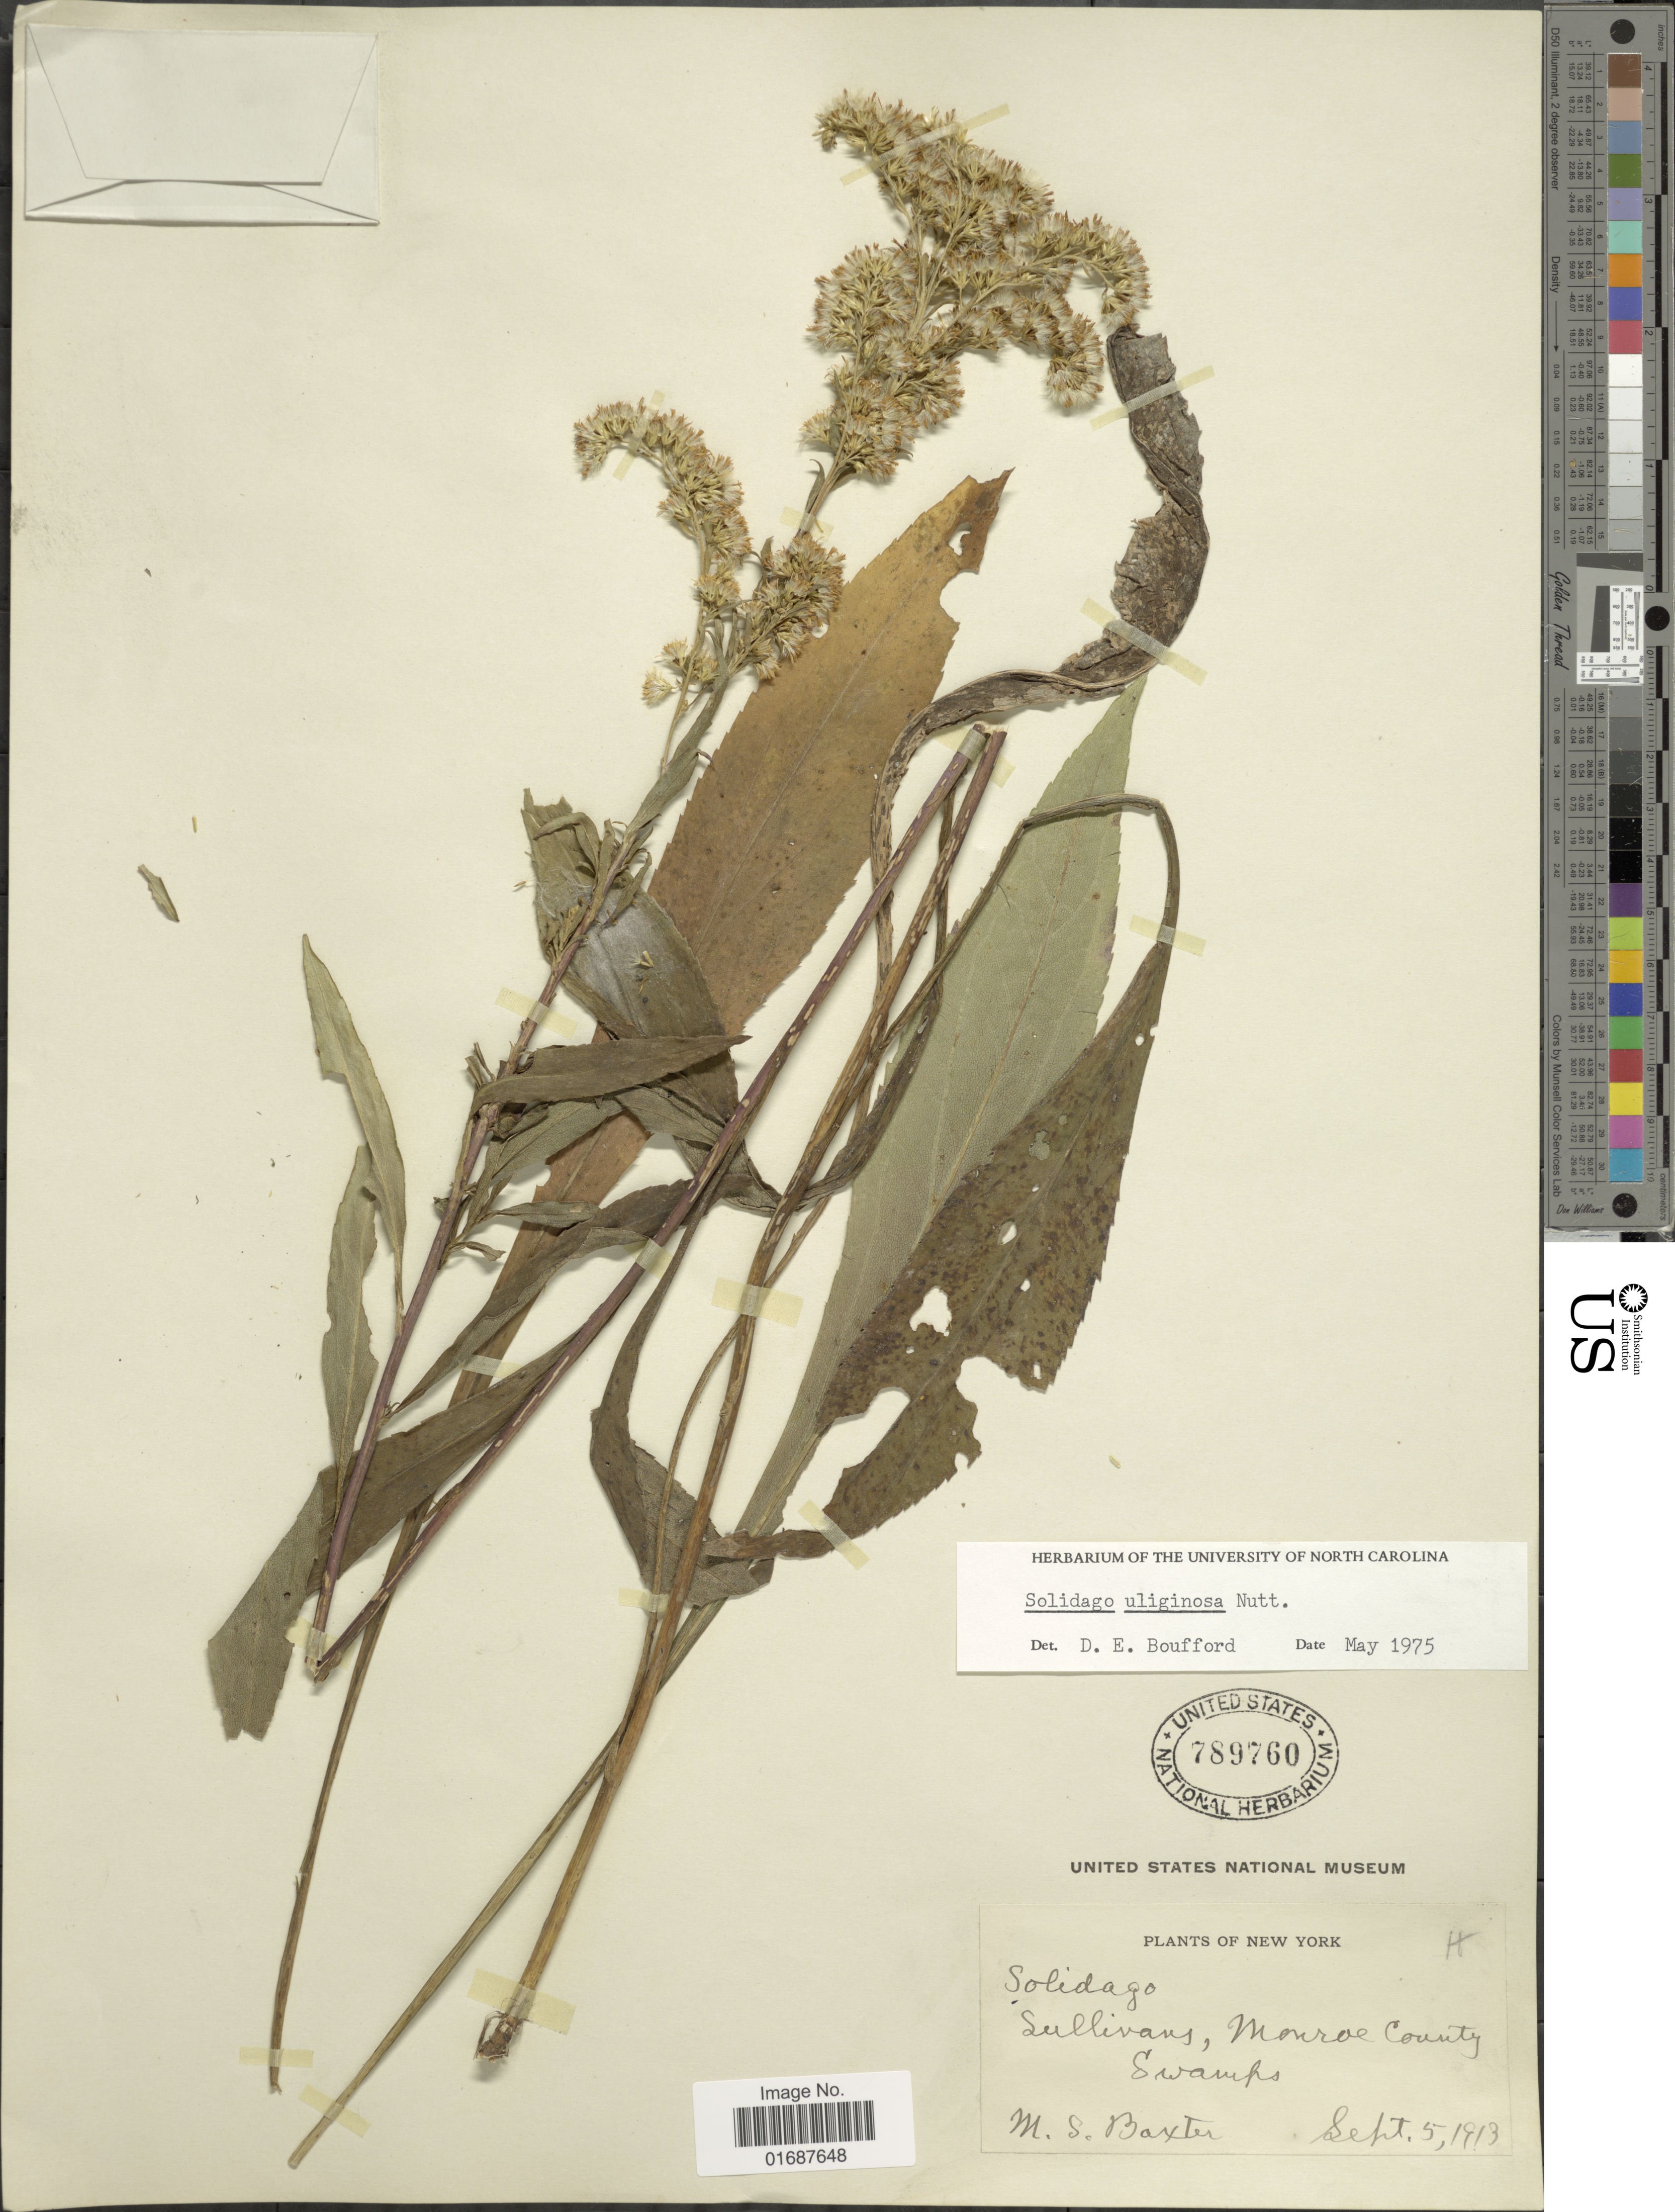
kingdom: Plantae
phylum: Tracheophyta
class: Magnoliopsida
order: Asterales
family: Asteraceae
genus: Solidago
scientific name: Solidago uliginosa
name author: Nutt.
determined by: Boufford, D. E.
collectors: M. Baxter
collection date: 1913-09-05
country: United States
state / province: New York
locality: Sullivans, Monroe County. Swamps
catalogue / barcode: US 789760